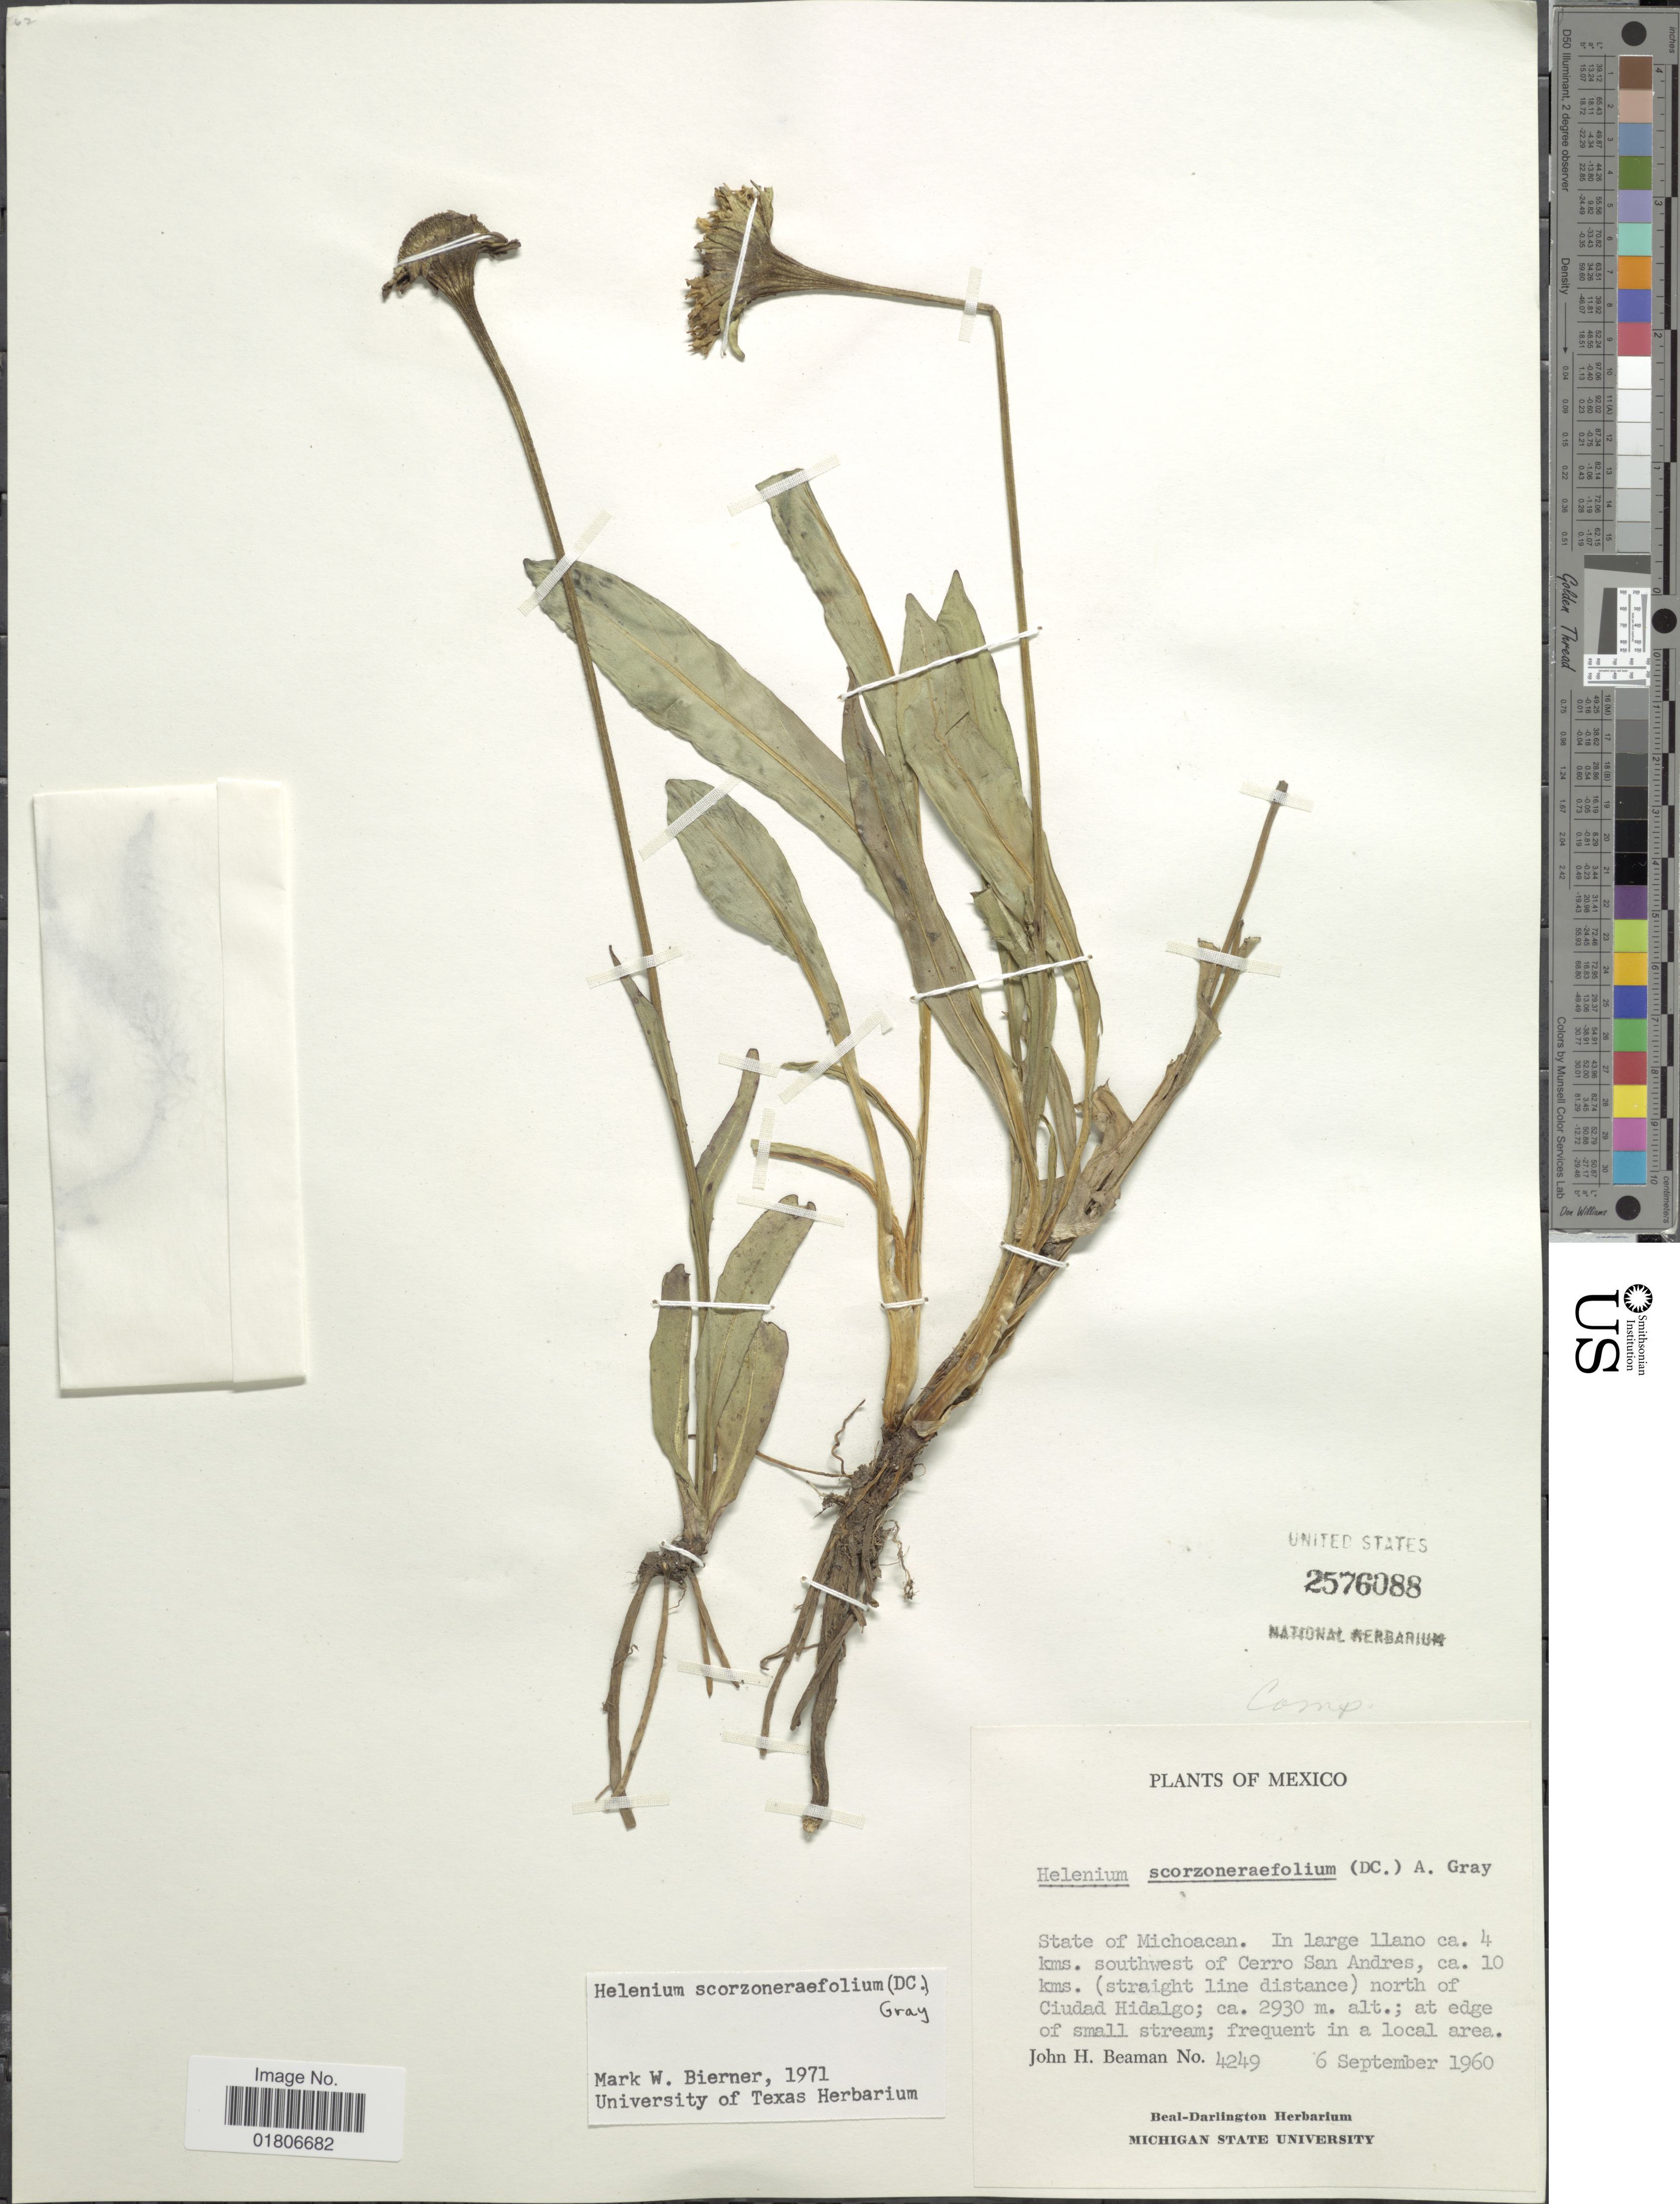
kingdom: Plantae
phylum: Tracheophyta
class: Magnoliopsida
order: Asterales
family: Asteraceae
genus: Helenium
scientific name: Helenium scorzoneraefolium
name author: (DC.) A. Gray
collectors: J. H. Beaman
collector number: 4249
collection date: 1960-09-06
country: Mexico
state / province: Michoacán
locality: Ca. 4 kms. southwest of Cerro San Andres, ca. 10 kms. (straight line distance) north of Ciudad Hidalgo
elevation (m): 2930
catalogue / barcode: US 2576088